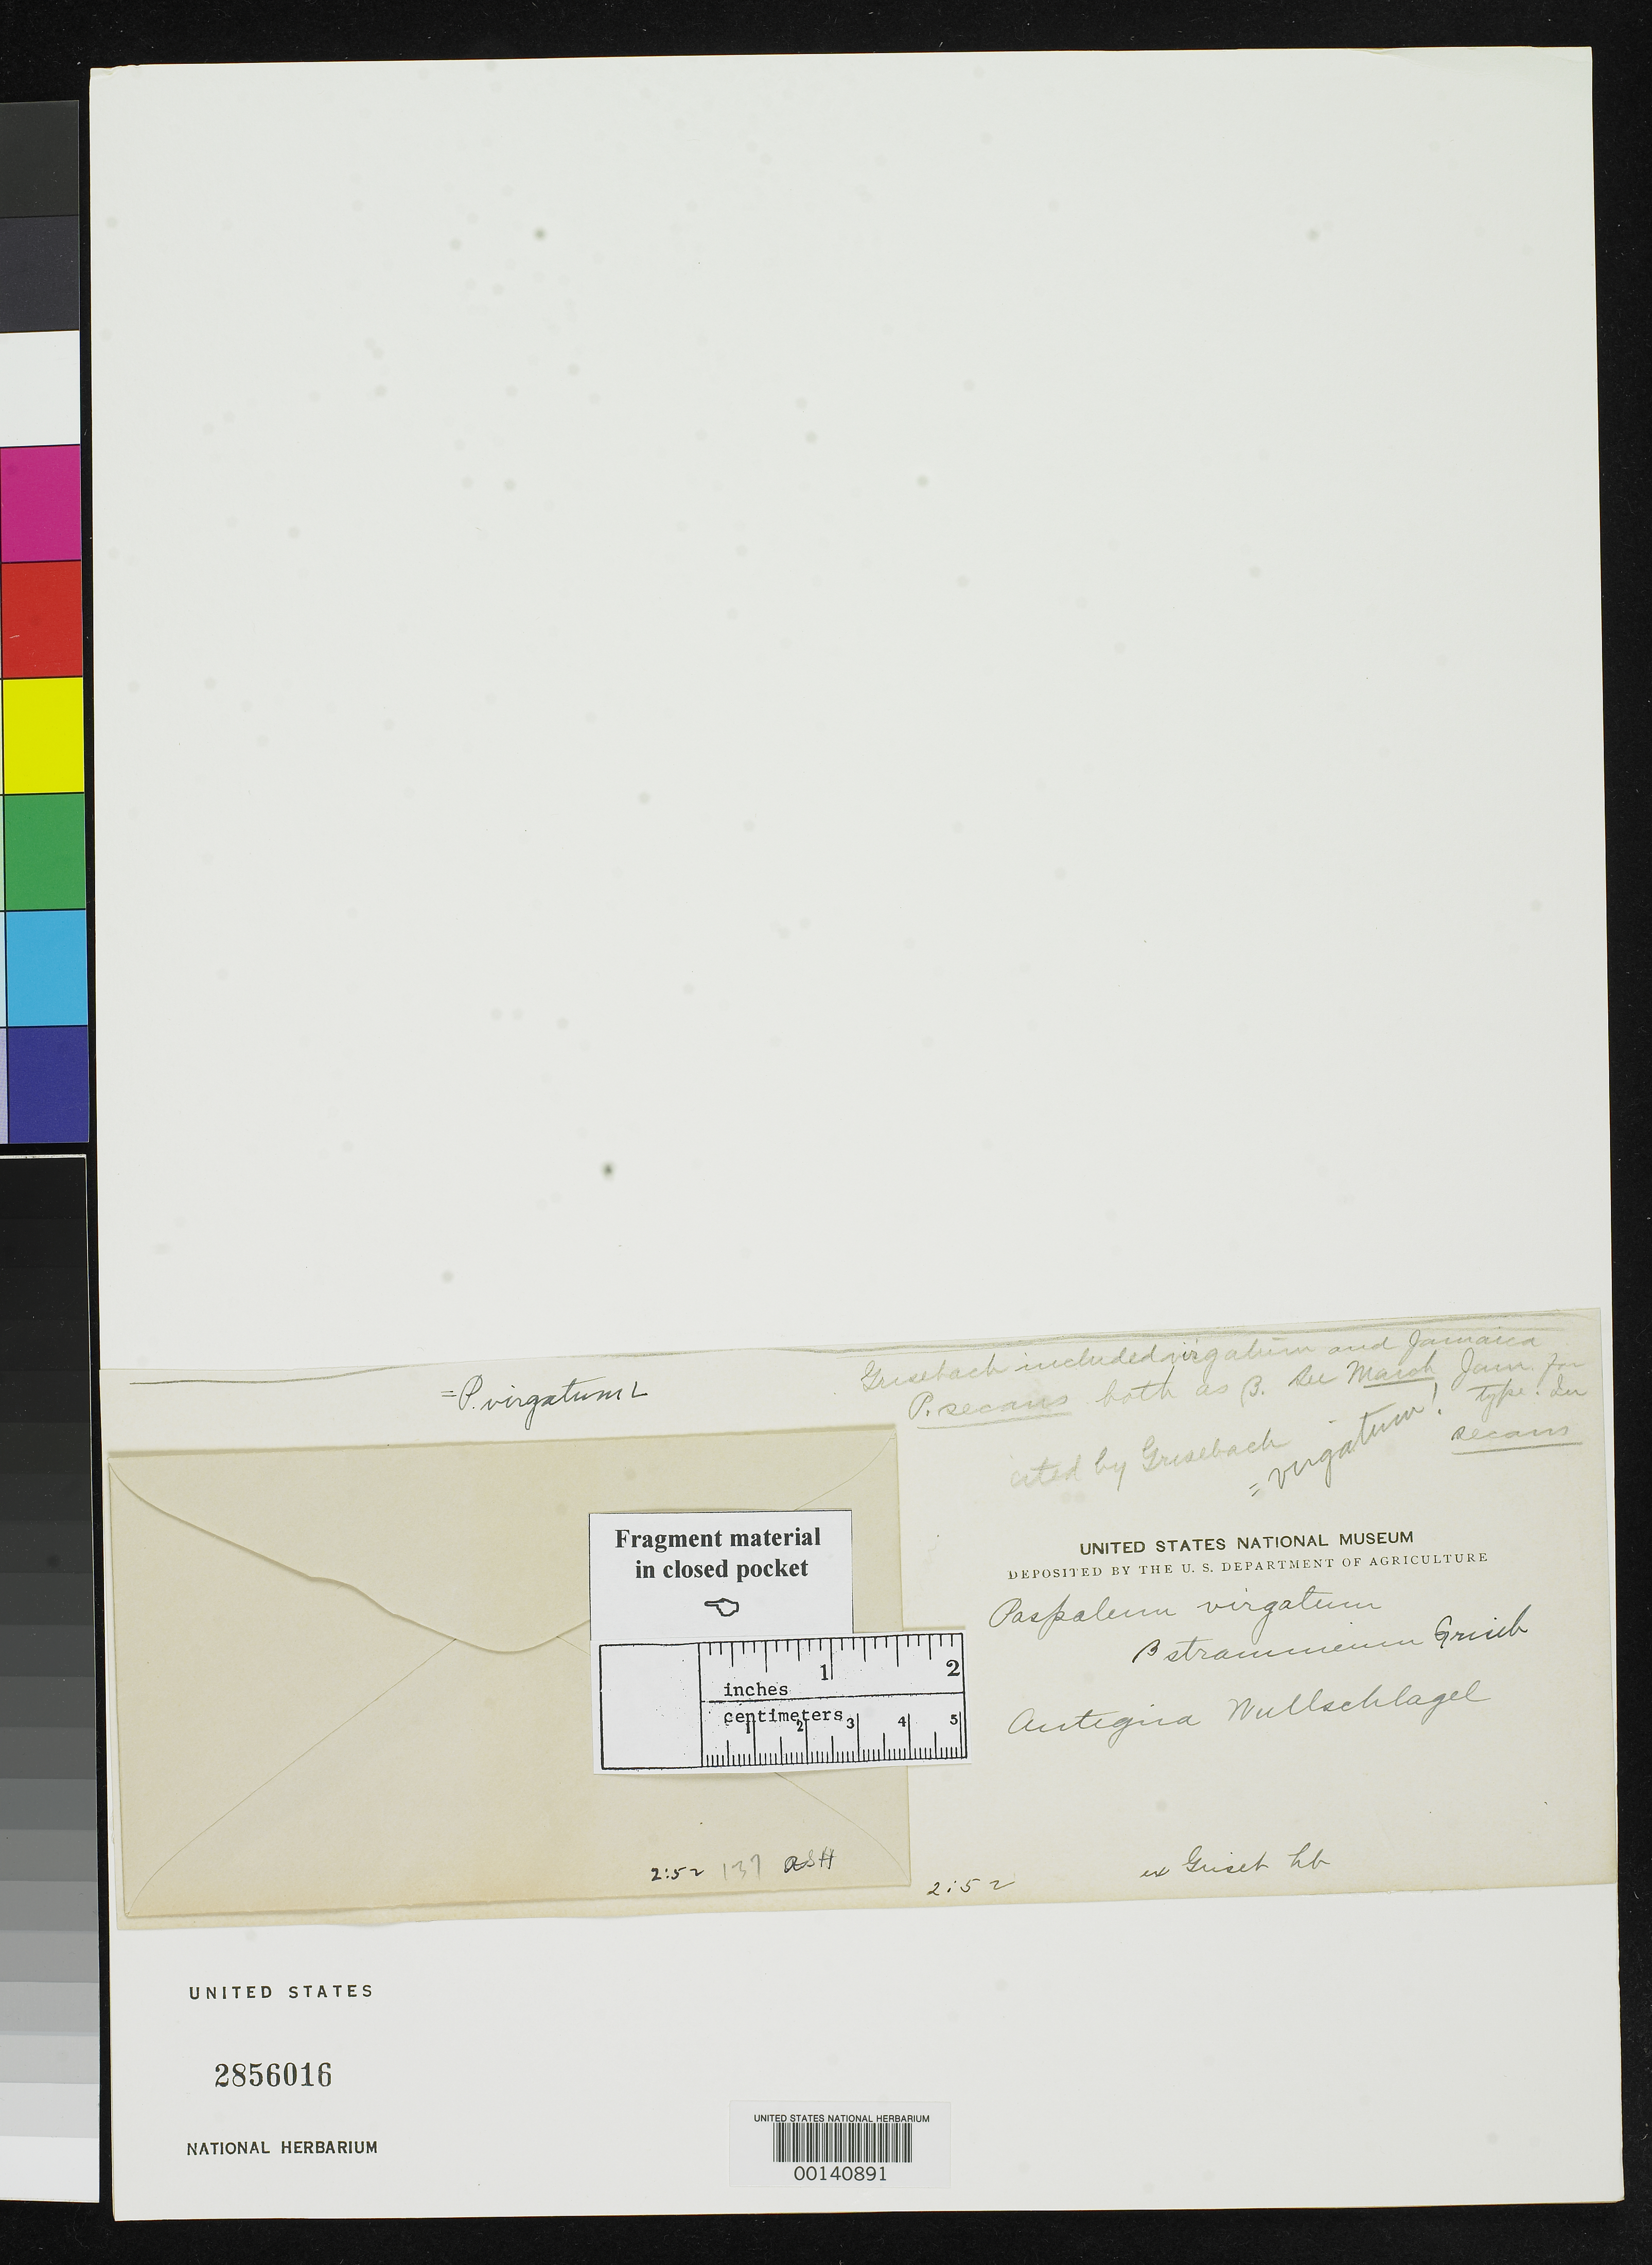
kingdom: Plantae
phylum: Tracheophyta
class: Liliopsida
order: Poales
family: Poaceae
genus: Paspalum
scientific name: Paspalum virgatum var. stramineum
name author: Griseb.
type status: Type Fragment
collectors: H. R. Wullschlaegel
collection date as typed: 08 Mar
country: Jamaica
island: Greater Antilles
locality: Antigua.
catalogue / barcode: US 2856016